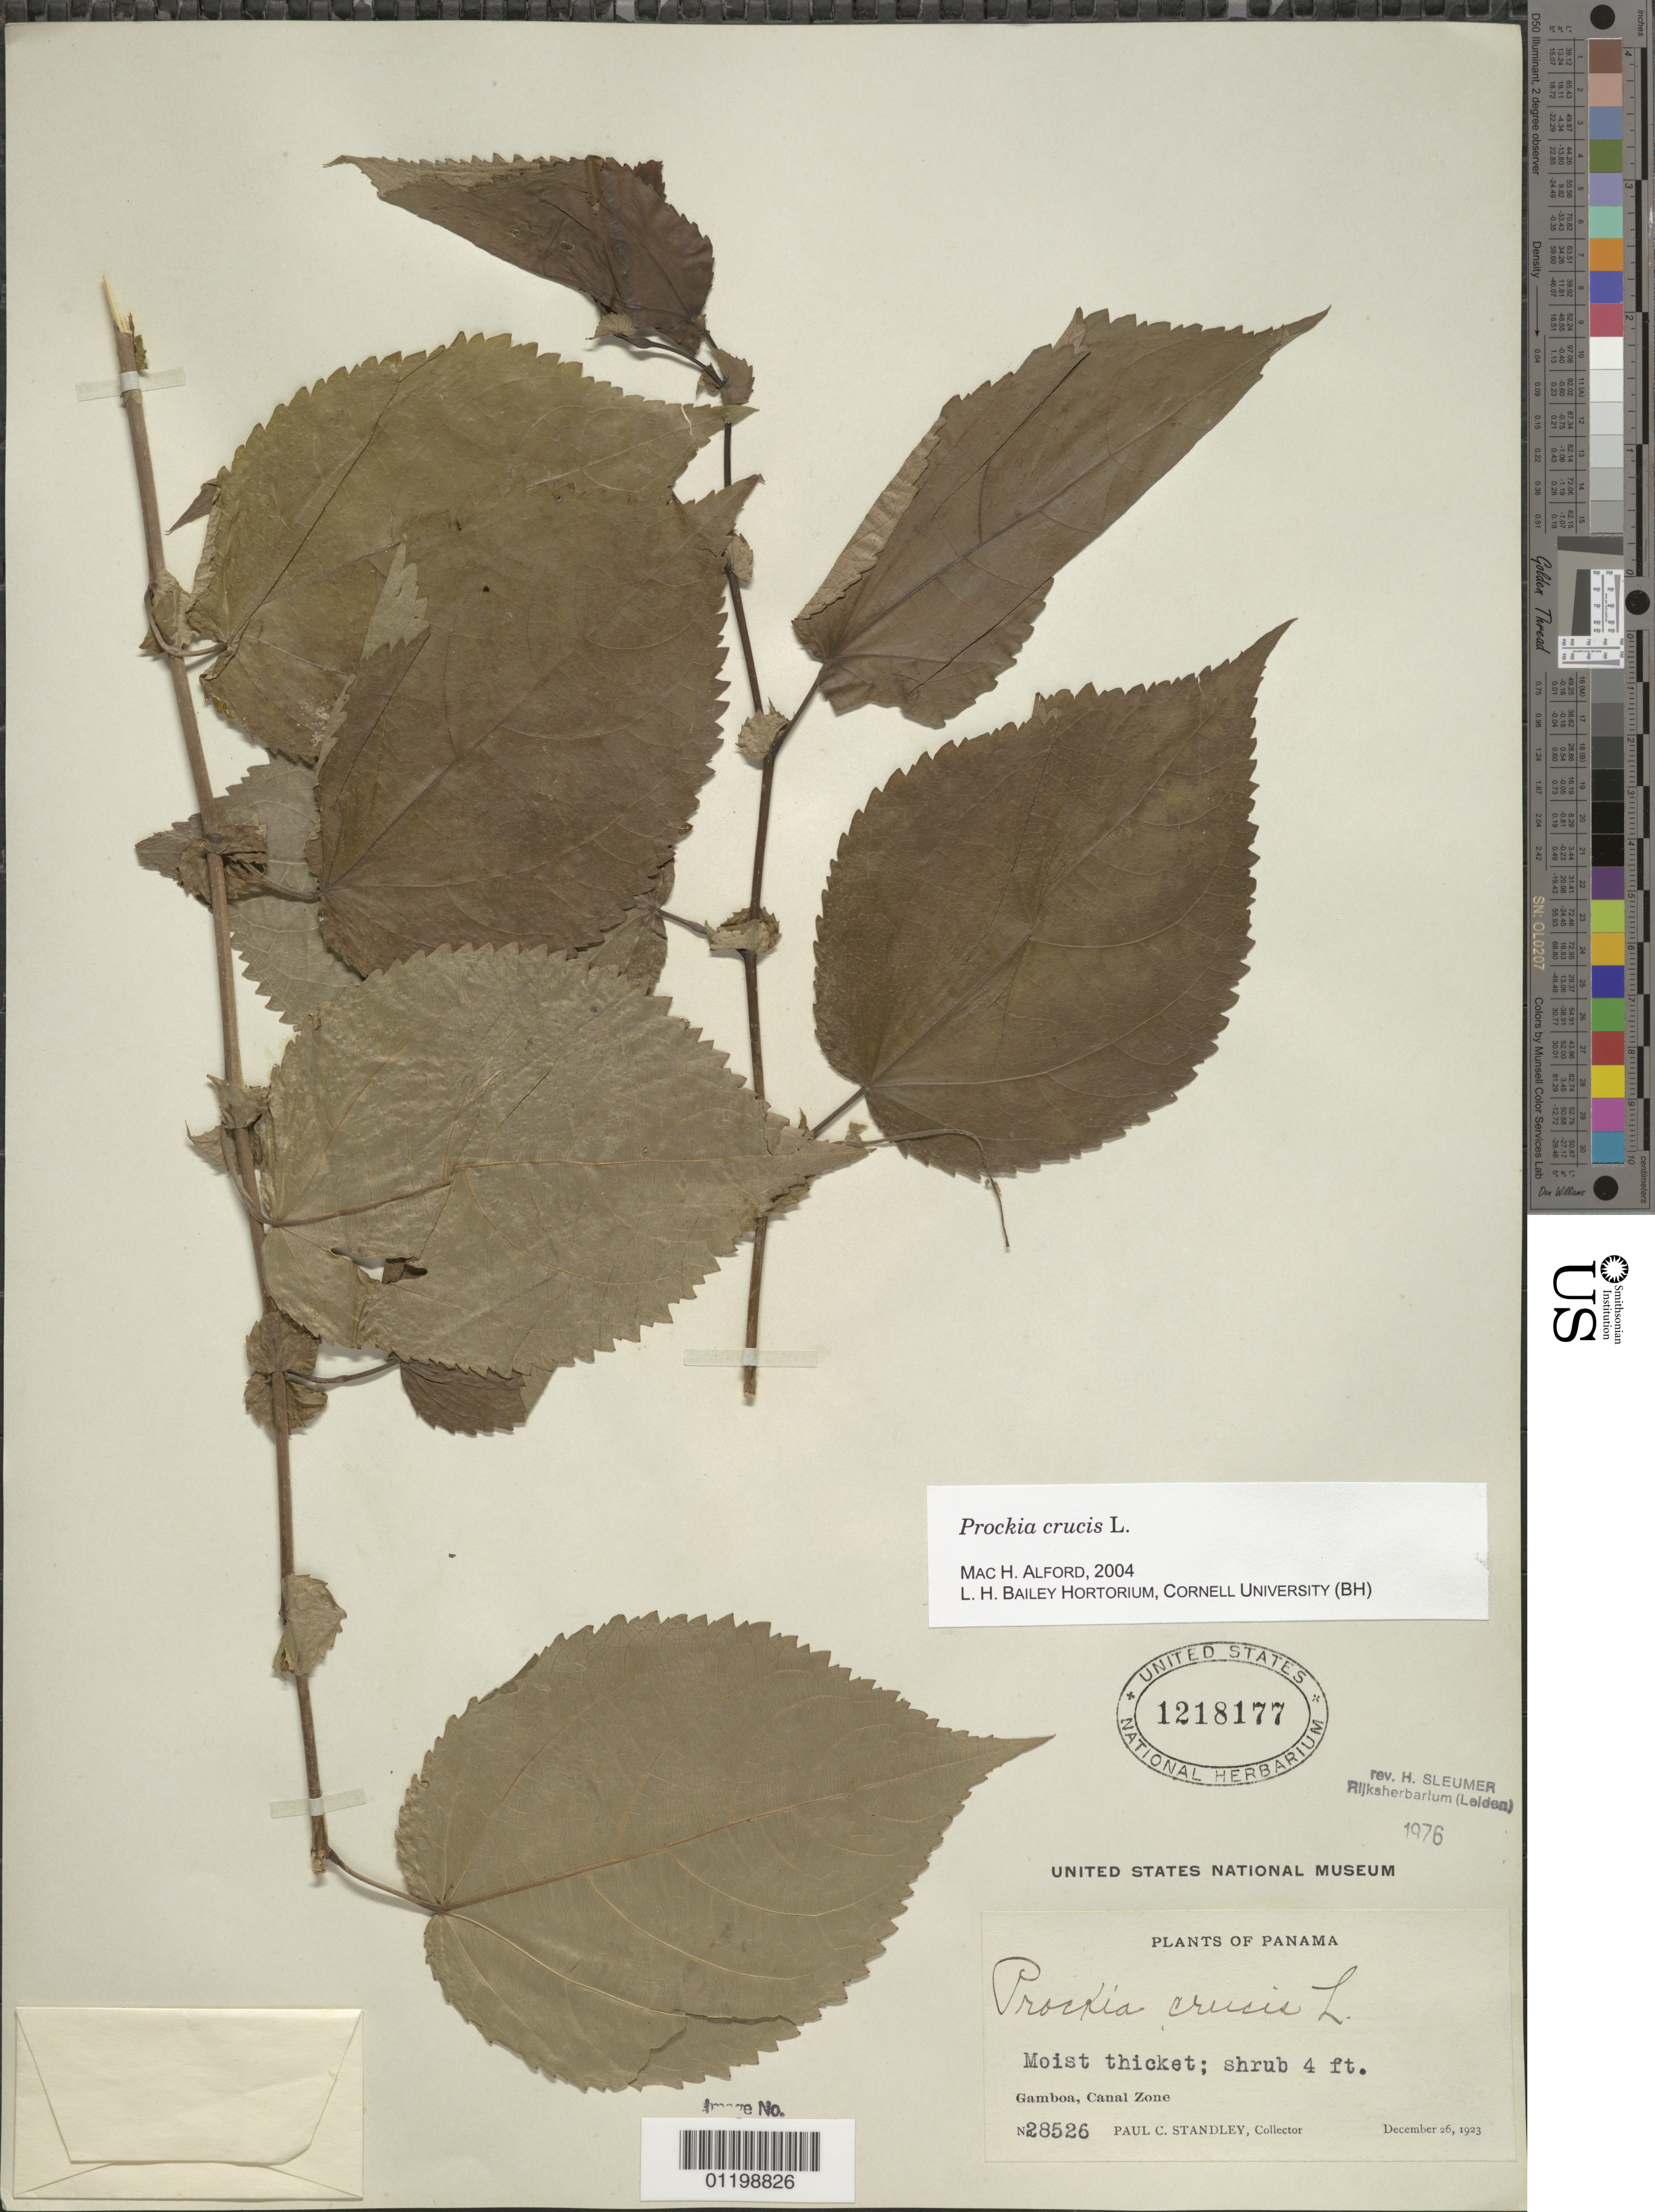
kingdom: Plantae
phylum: Tracheophyta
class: Magnoliopsida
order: Malpighiales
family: Salicaceae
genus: Prockia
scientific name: Prockia crucis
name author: P. Browne ex L.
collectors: P. C. Standley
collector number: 28526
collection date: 1923-12-26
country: Panama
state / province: Colón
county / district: Canal Zone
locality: Gamboa.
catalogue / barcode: US 1218177